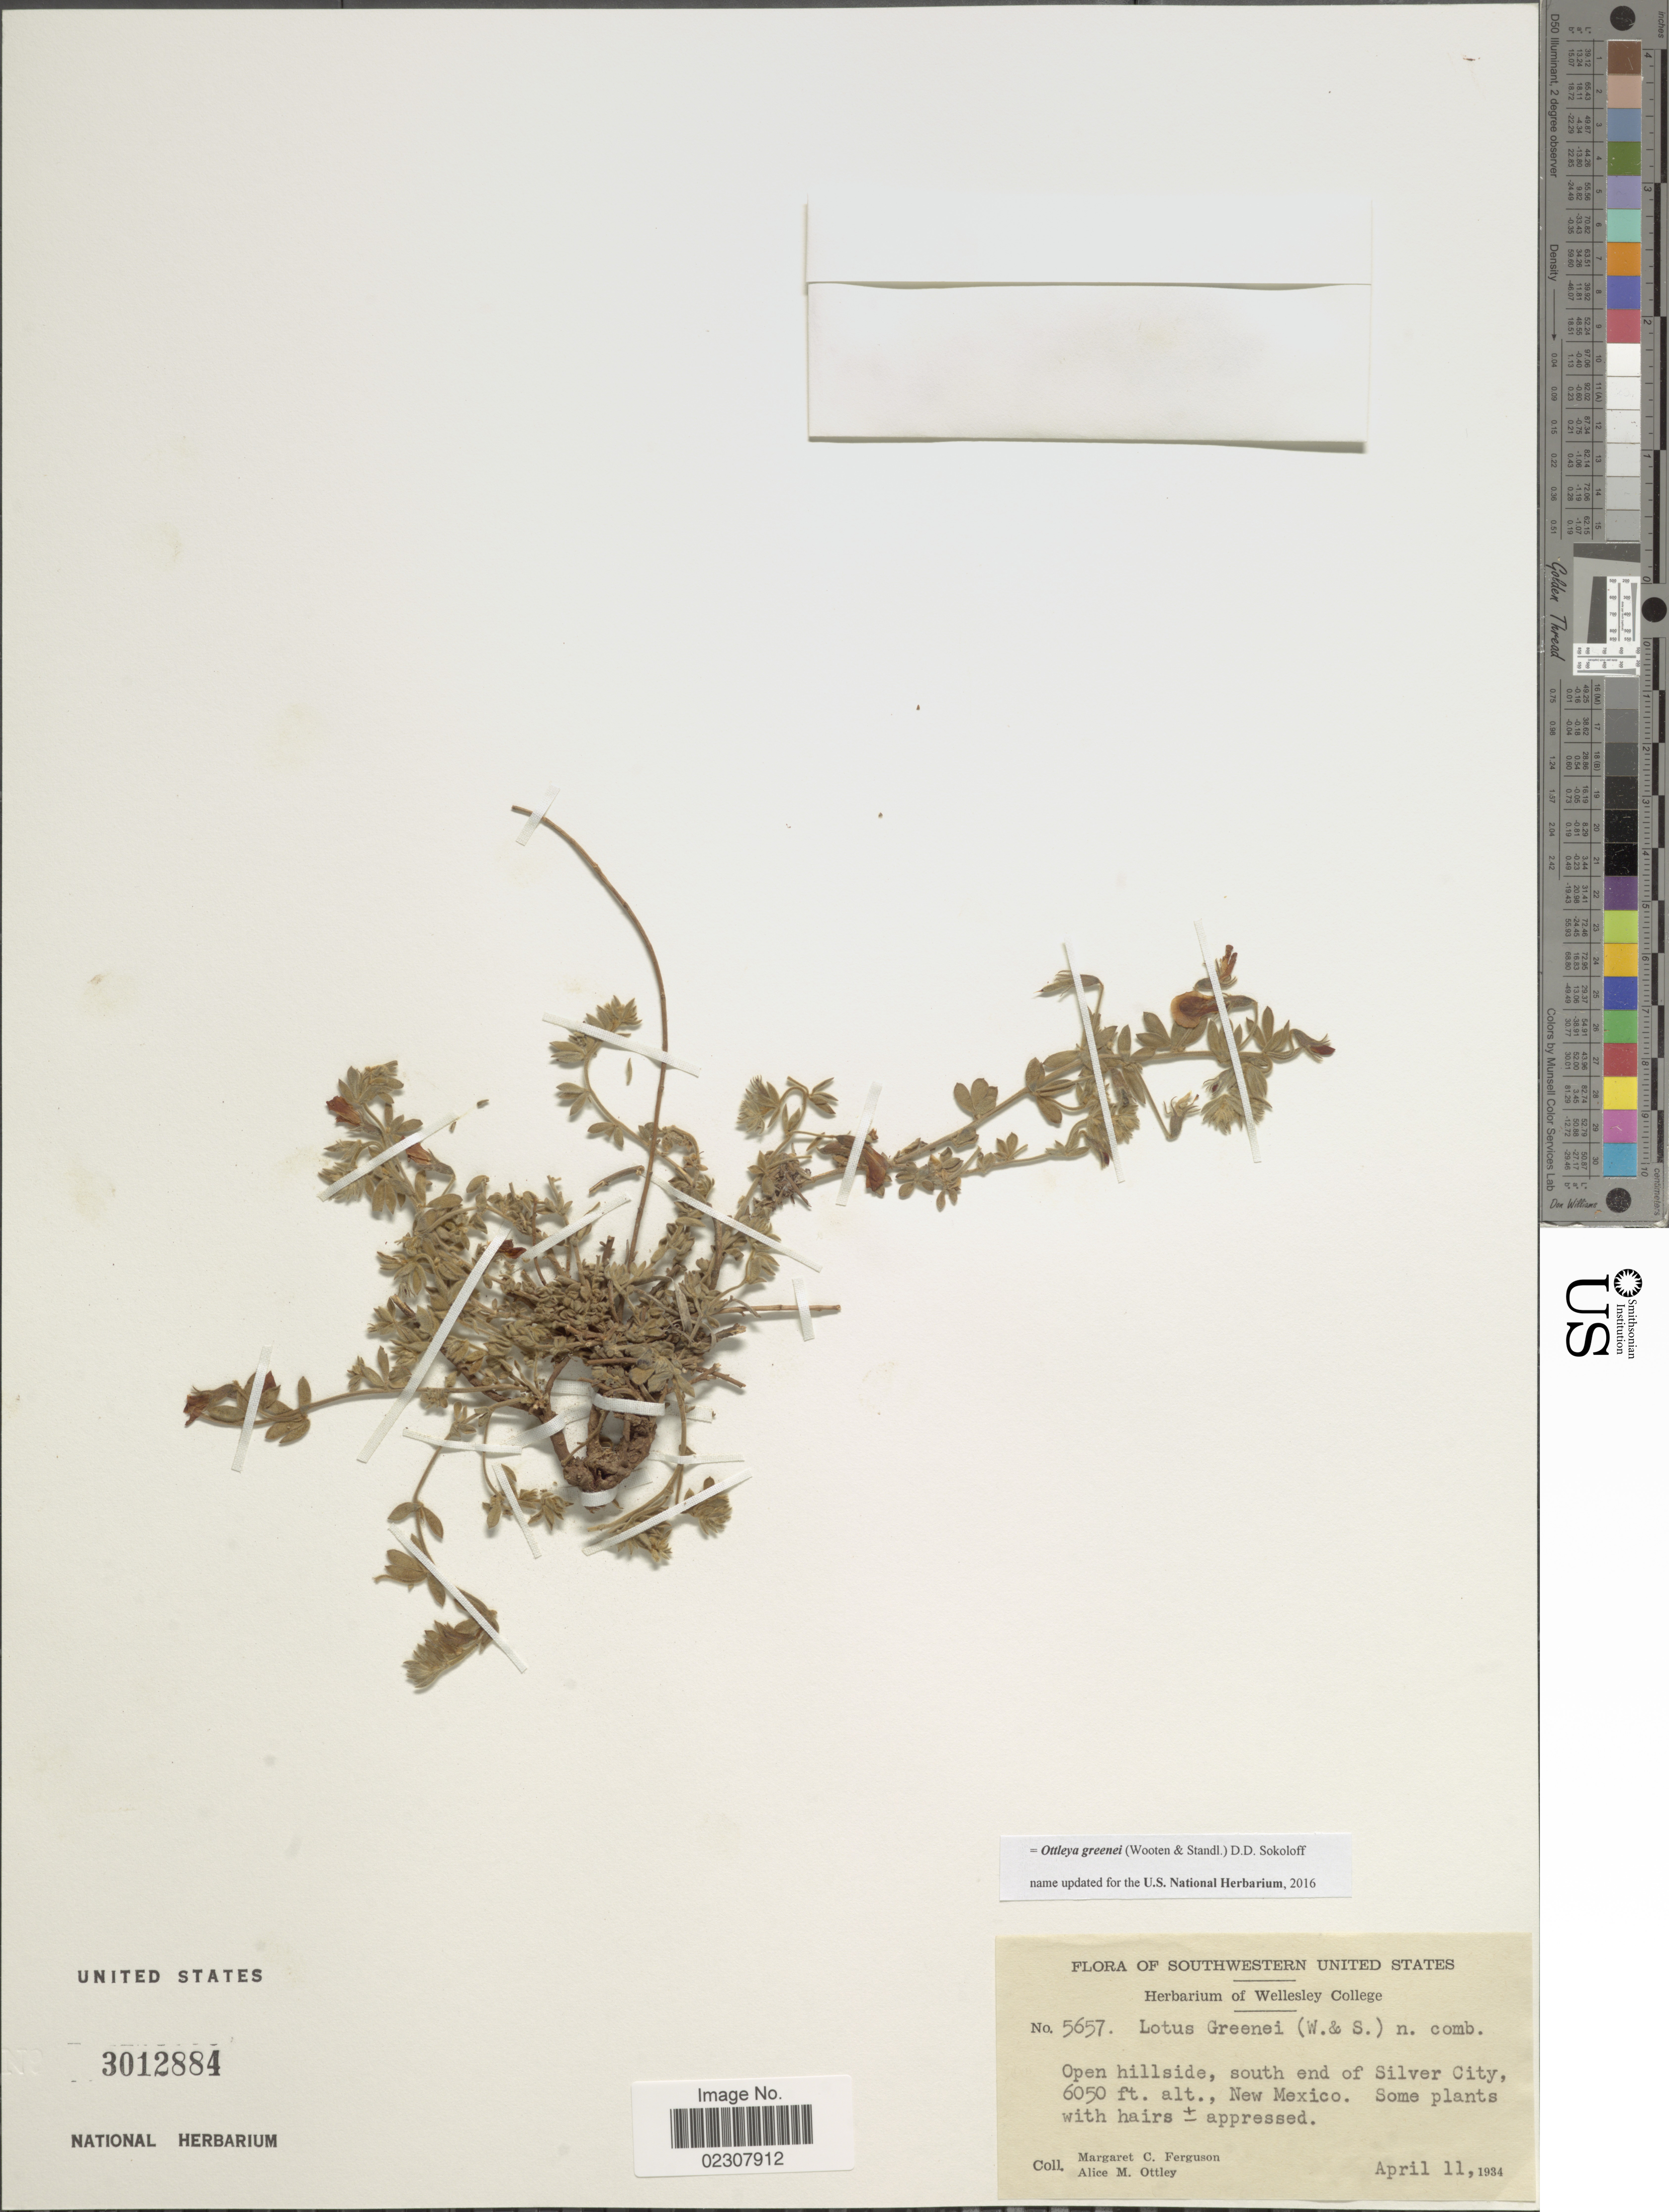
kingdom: Plantae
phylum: Tracheophyta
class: Magnoliopsida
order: Fabales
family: Fabaceae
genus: Ottleya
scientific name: Ottleya greenei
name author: (Wooten & Standl.) D.D. Sokoloff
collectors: M. Ferguson & A. M. Ottley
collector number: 5657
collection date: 1934-04-11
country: United States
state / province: New Mexico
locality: Southwestern United States, Open hillside, south end of Silver City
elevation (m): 1844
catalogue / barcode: US 3012884